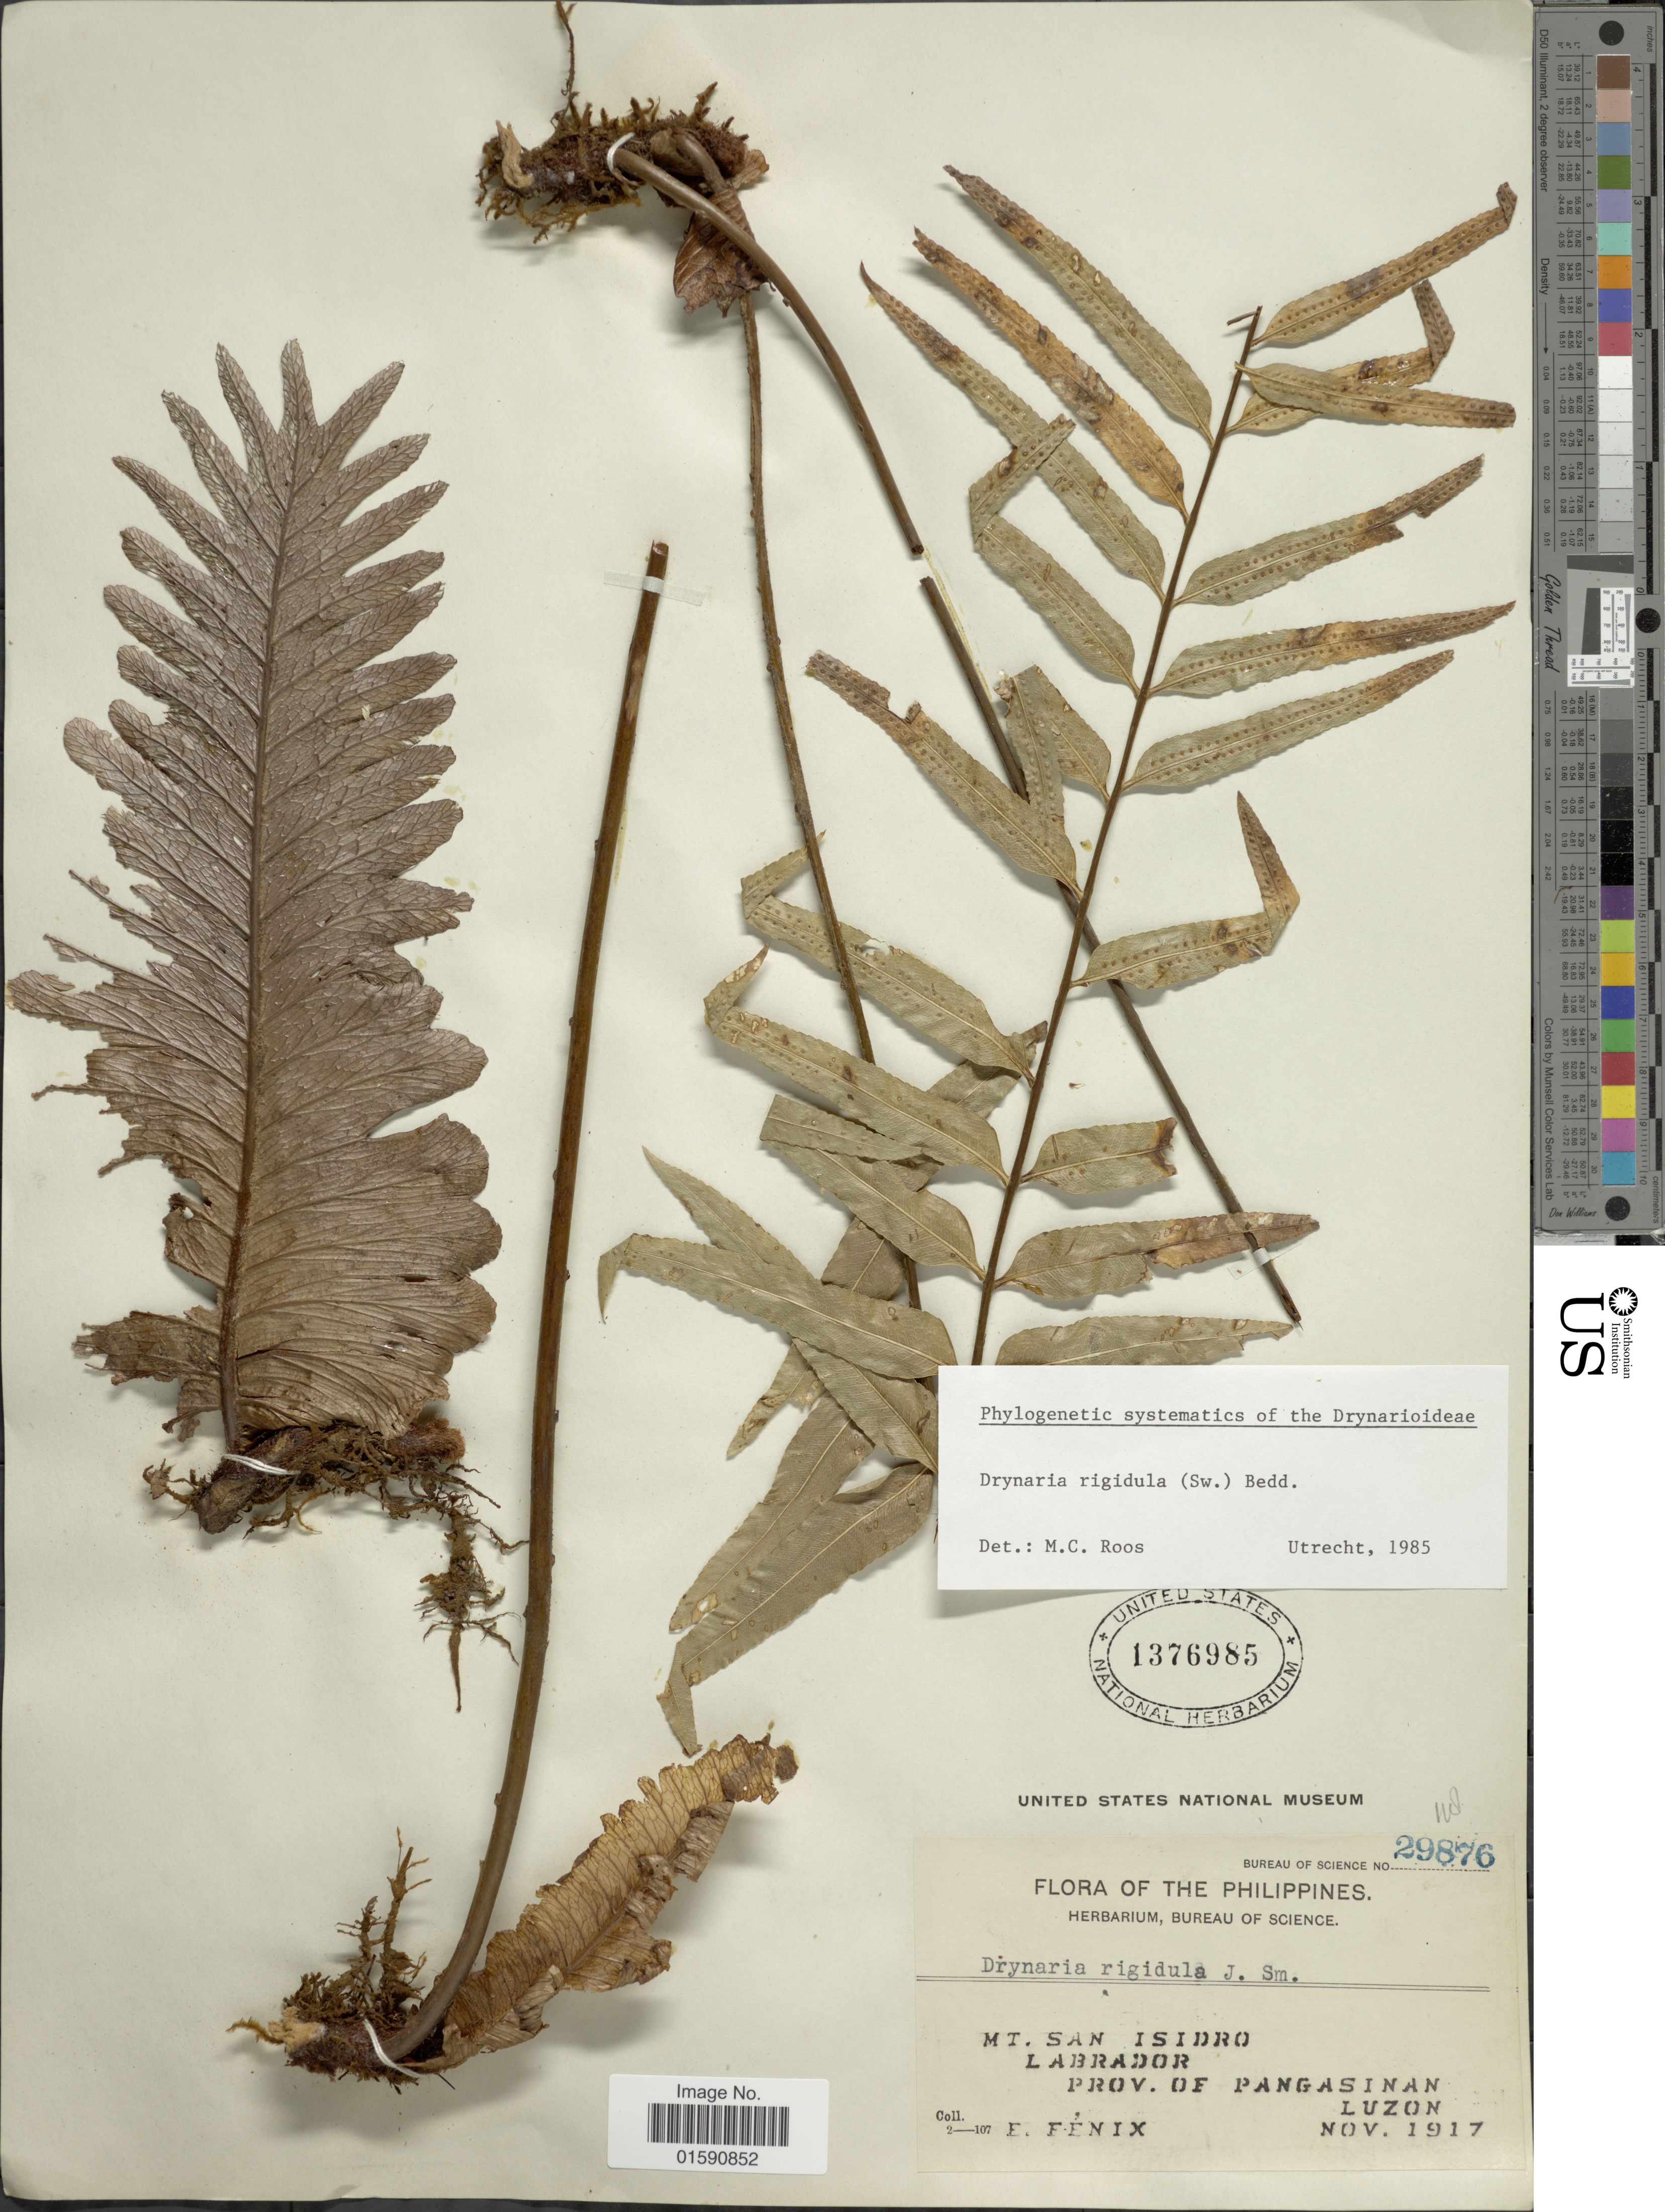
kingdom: Plantae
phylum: Tracheophyta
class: Polypodiopsida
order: Polypodiales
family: Polypodiaceae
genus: Drynaria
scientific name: Drynaria rigidula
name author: (Sw.) Bedd.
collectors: E. Fénix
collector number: Bureau of Science 29876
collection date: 1917-11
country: Philippines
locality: Mt. San Isidoro. Labrador. Prov. of Pangasinan, Luzon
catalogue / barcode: US 1376985